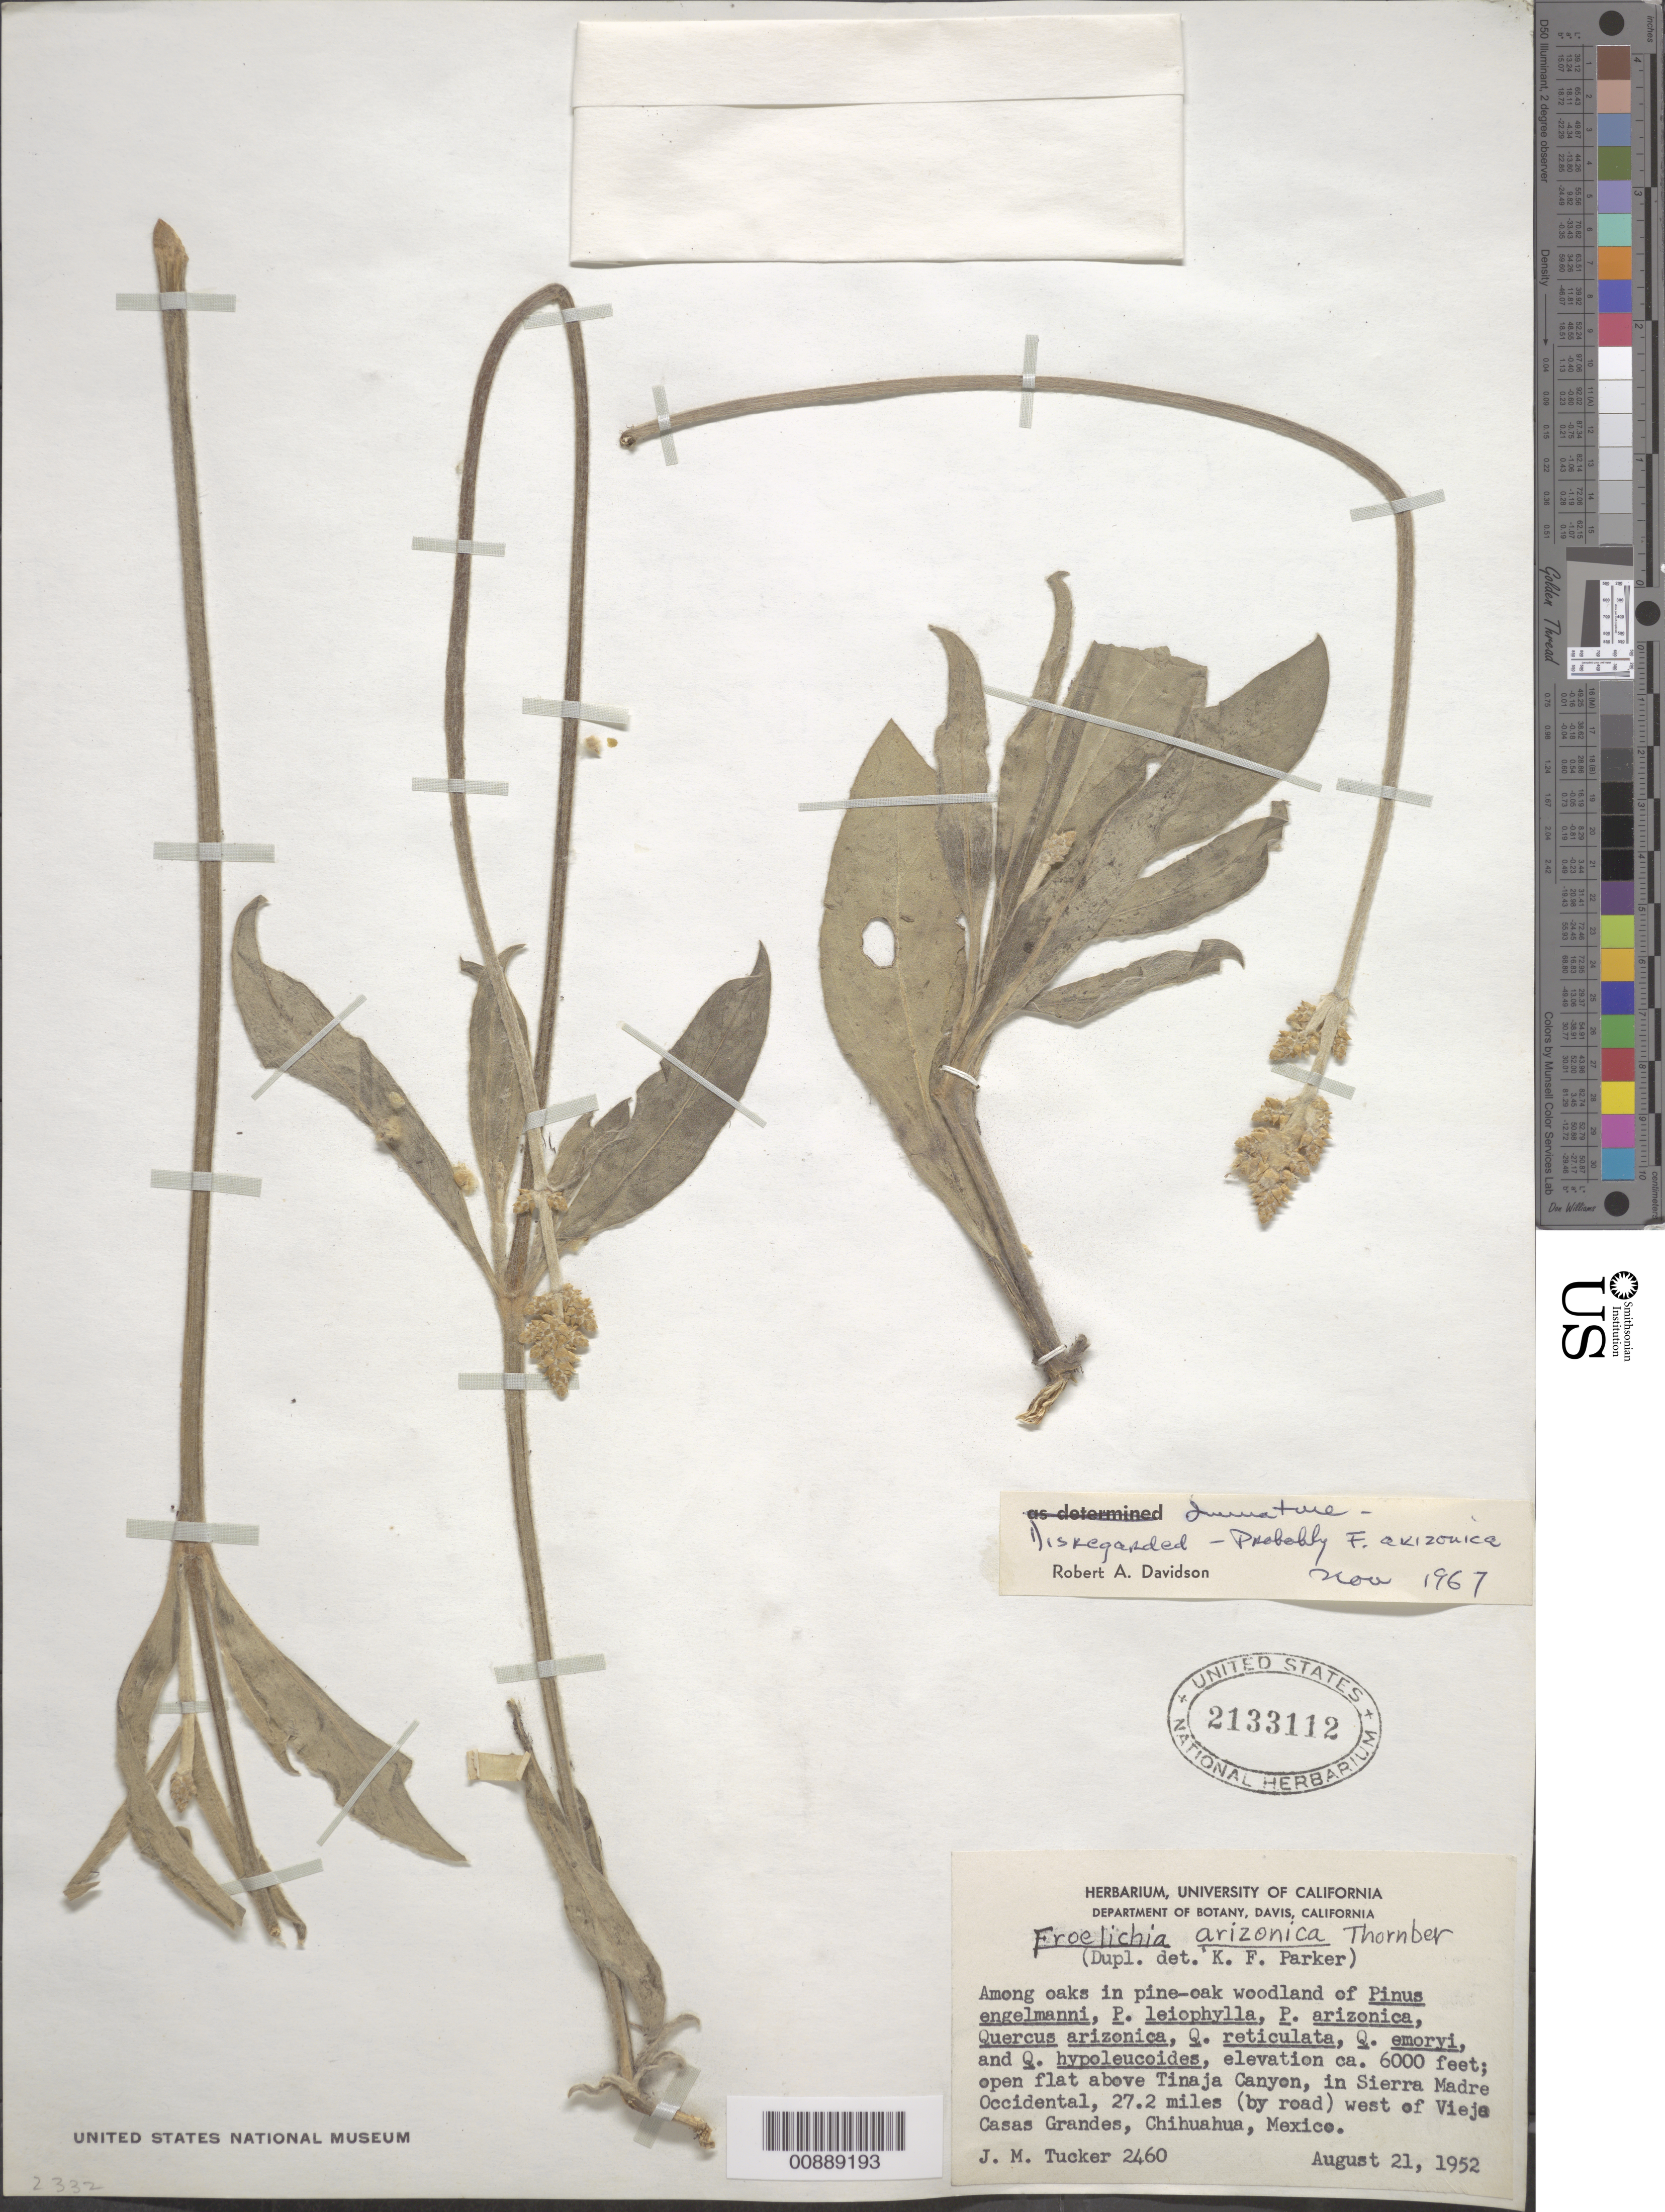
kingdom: Plantae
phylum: Tracheophyta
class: Magnoliopsida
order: Caryophyllales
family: Amaranthaceae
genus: Froelichia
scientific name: Froelichia arizonica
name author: Thornber ex Standl.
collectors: J. M. Tucker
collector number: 2460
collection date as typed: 21 Aug 1952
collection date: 1952-08-21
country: Mexico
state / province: Chihuahua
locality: Open flat above Tinaja Canyon, in Sierra Madre Occidental, 27.2 miles (by road) west of Viejo Casas Grandes, Chihuahua.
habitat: Among oaks in pine-oak woodland of Pinus engelmanni, P. leiophylla, P. arizonica, Quercus arizonica, Q. reticulata ..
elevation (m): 1829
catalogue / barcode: US 2133112